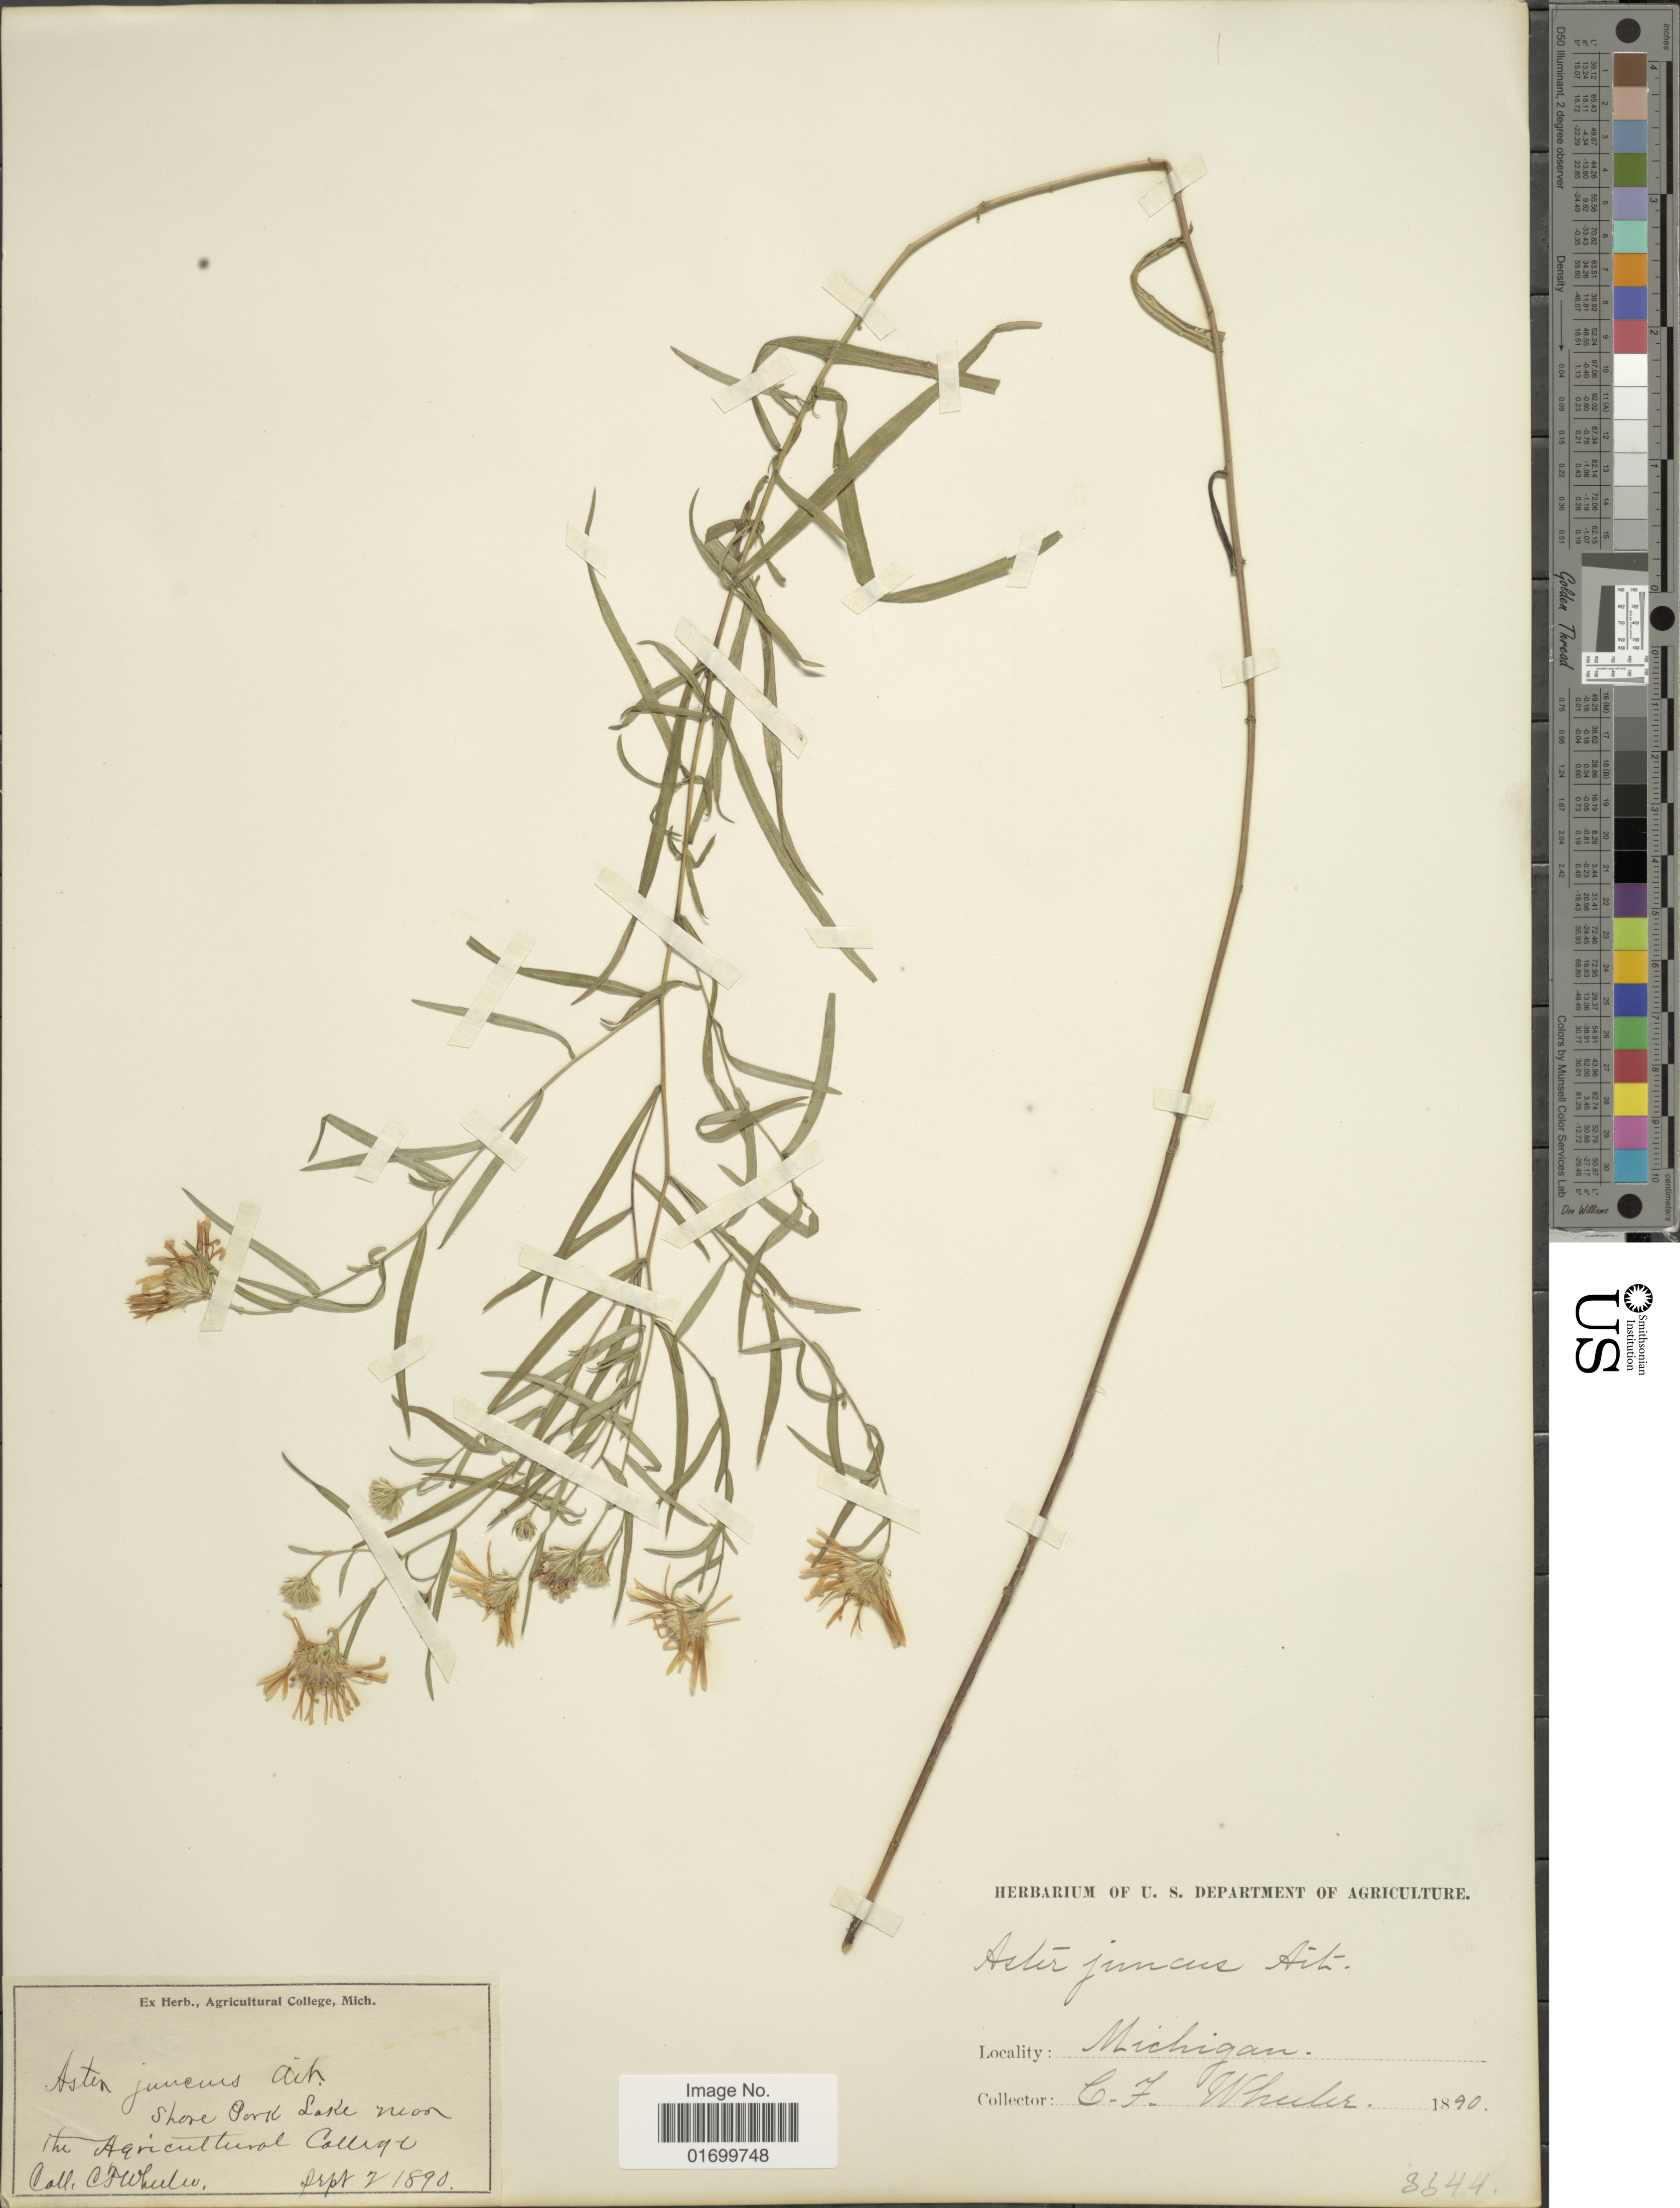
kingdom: Plantae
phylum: Tracheophyta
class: Magnoliopsida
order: Asterales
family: Asteraceae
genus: Symphyotrichum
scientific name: Symphyotrichum boreale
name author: (Torr. & A. Gray) Á. Löve & D. Löve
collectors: C. Wheeler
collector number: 3644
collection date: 1890-09-02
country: United States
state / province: Michigan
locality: Shore Parl Lake most the Agricultual College.